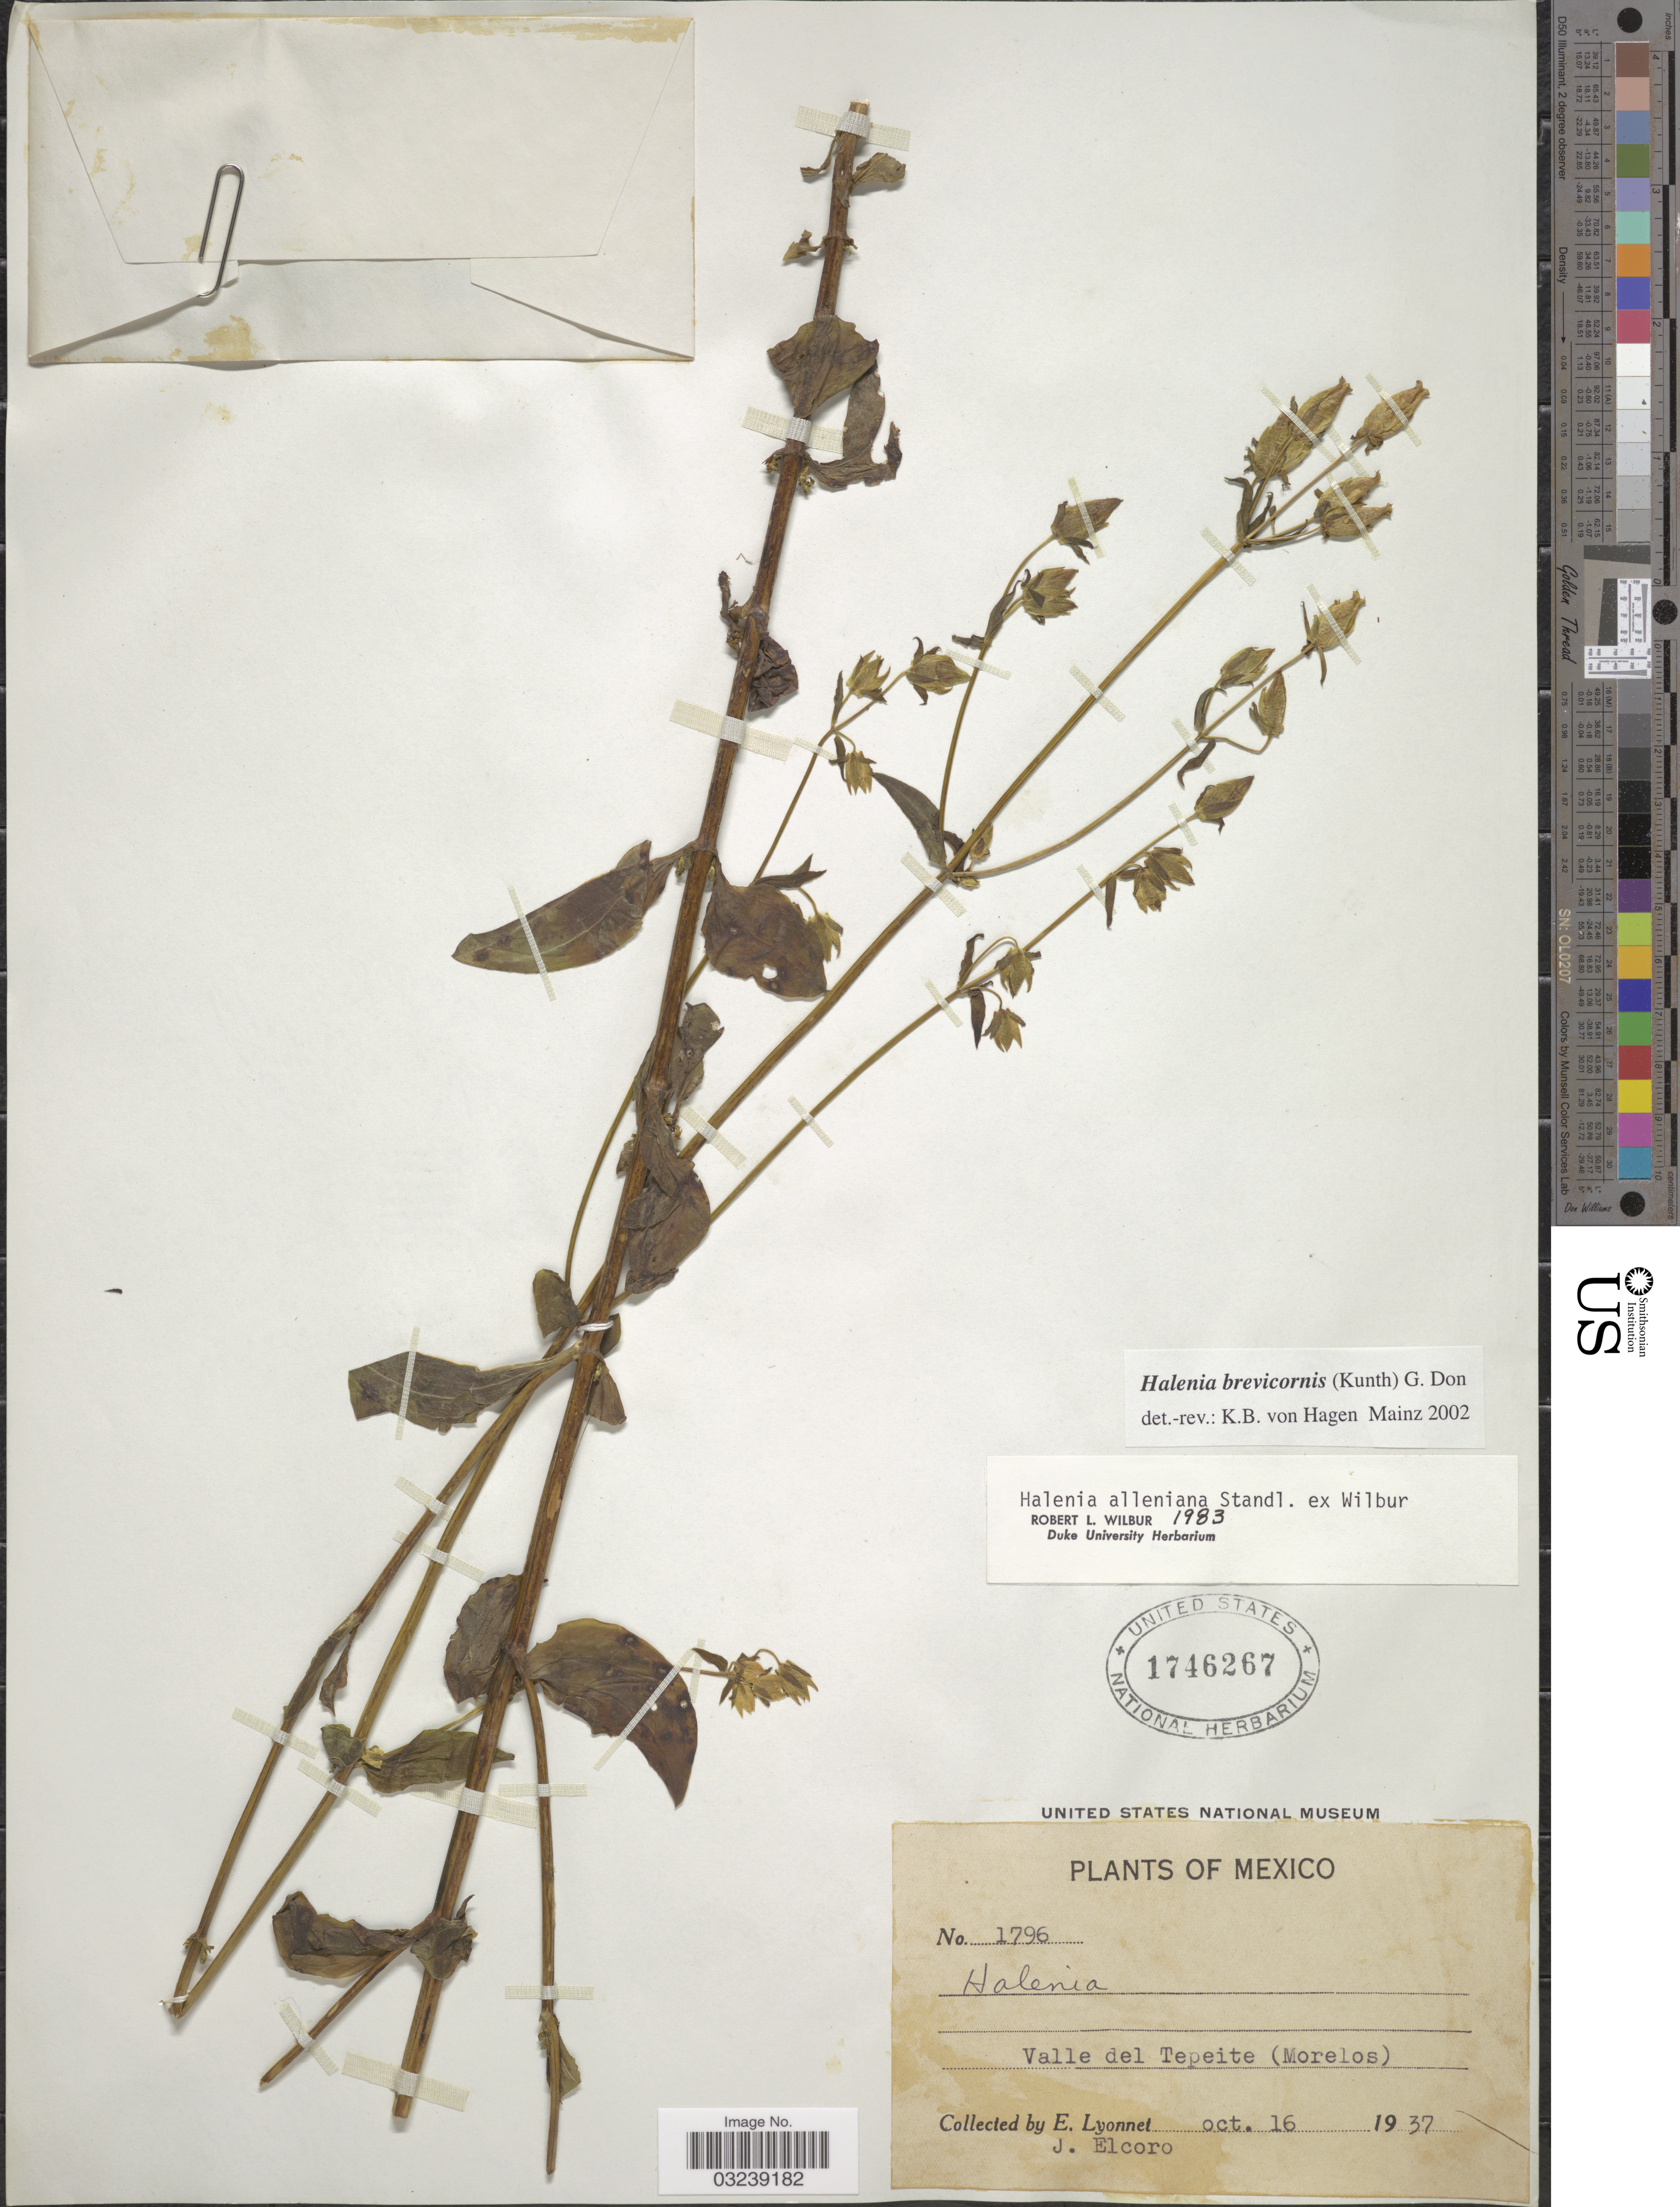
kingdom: Plantae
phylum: Tracheophyta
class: Magnoliopsida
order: Gentianales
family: Gentianaceae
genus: Halenia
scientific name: Halenia brevicornis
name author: (Kunth) G. Don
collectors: E. Lyonnet & J. Elcoro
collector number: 1796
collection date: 1937-10-16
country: Mexico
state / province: Morelos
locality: Valle del Tepeite.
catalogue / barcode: US 1746267